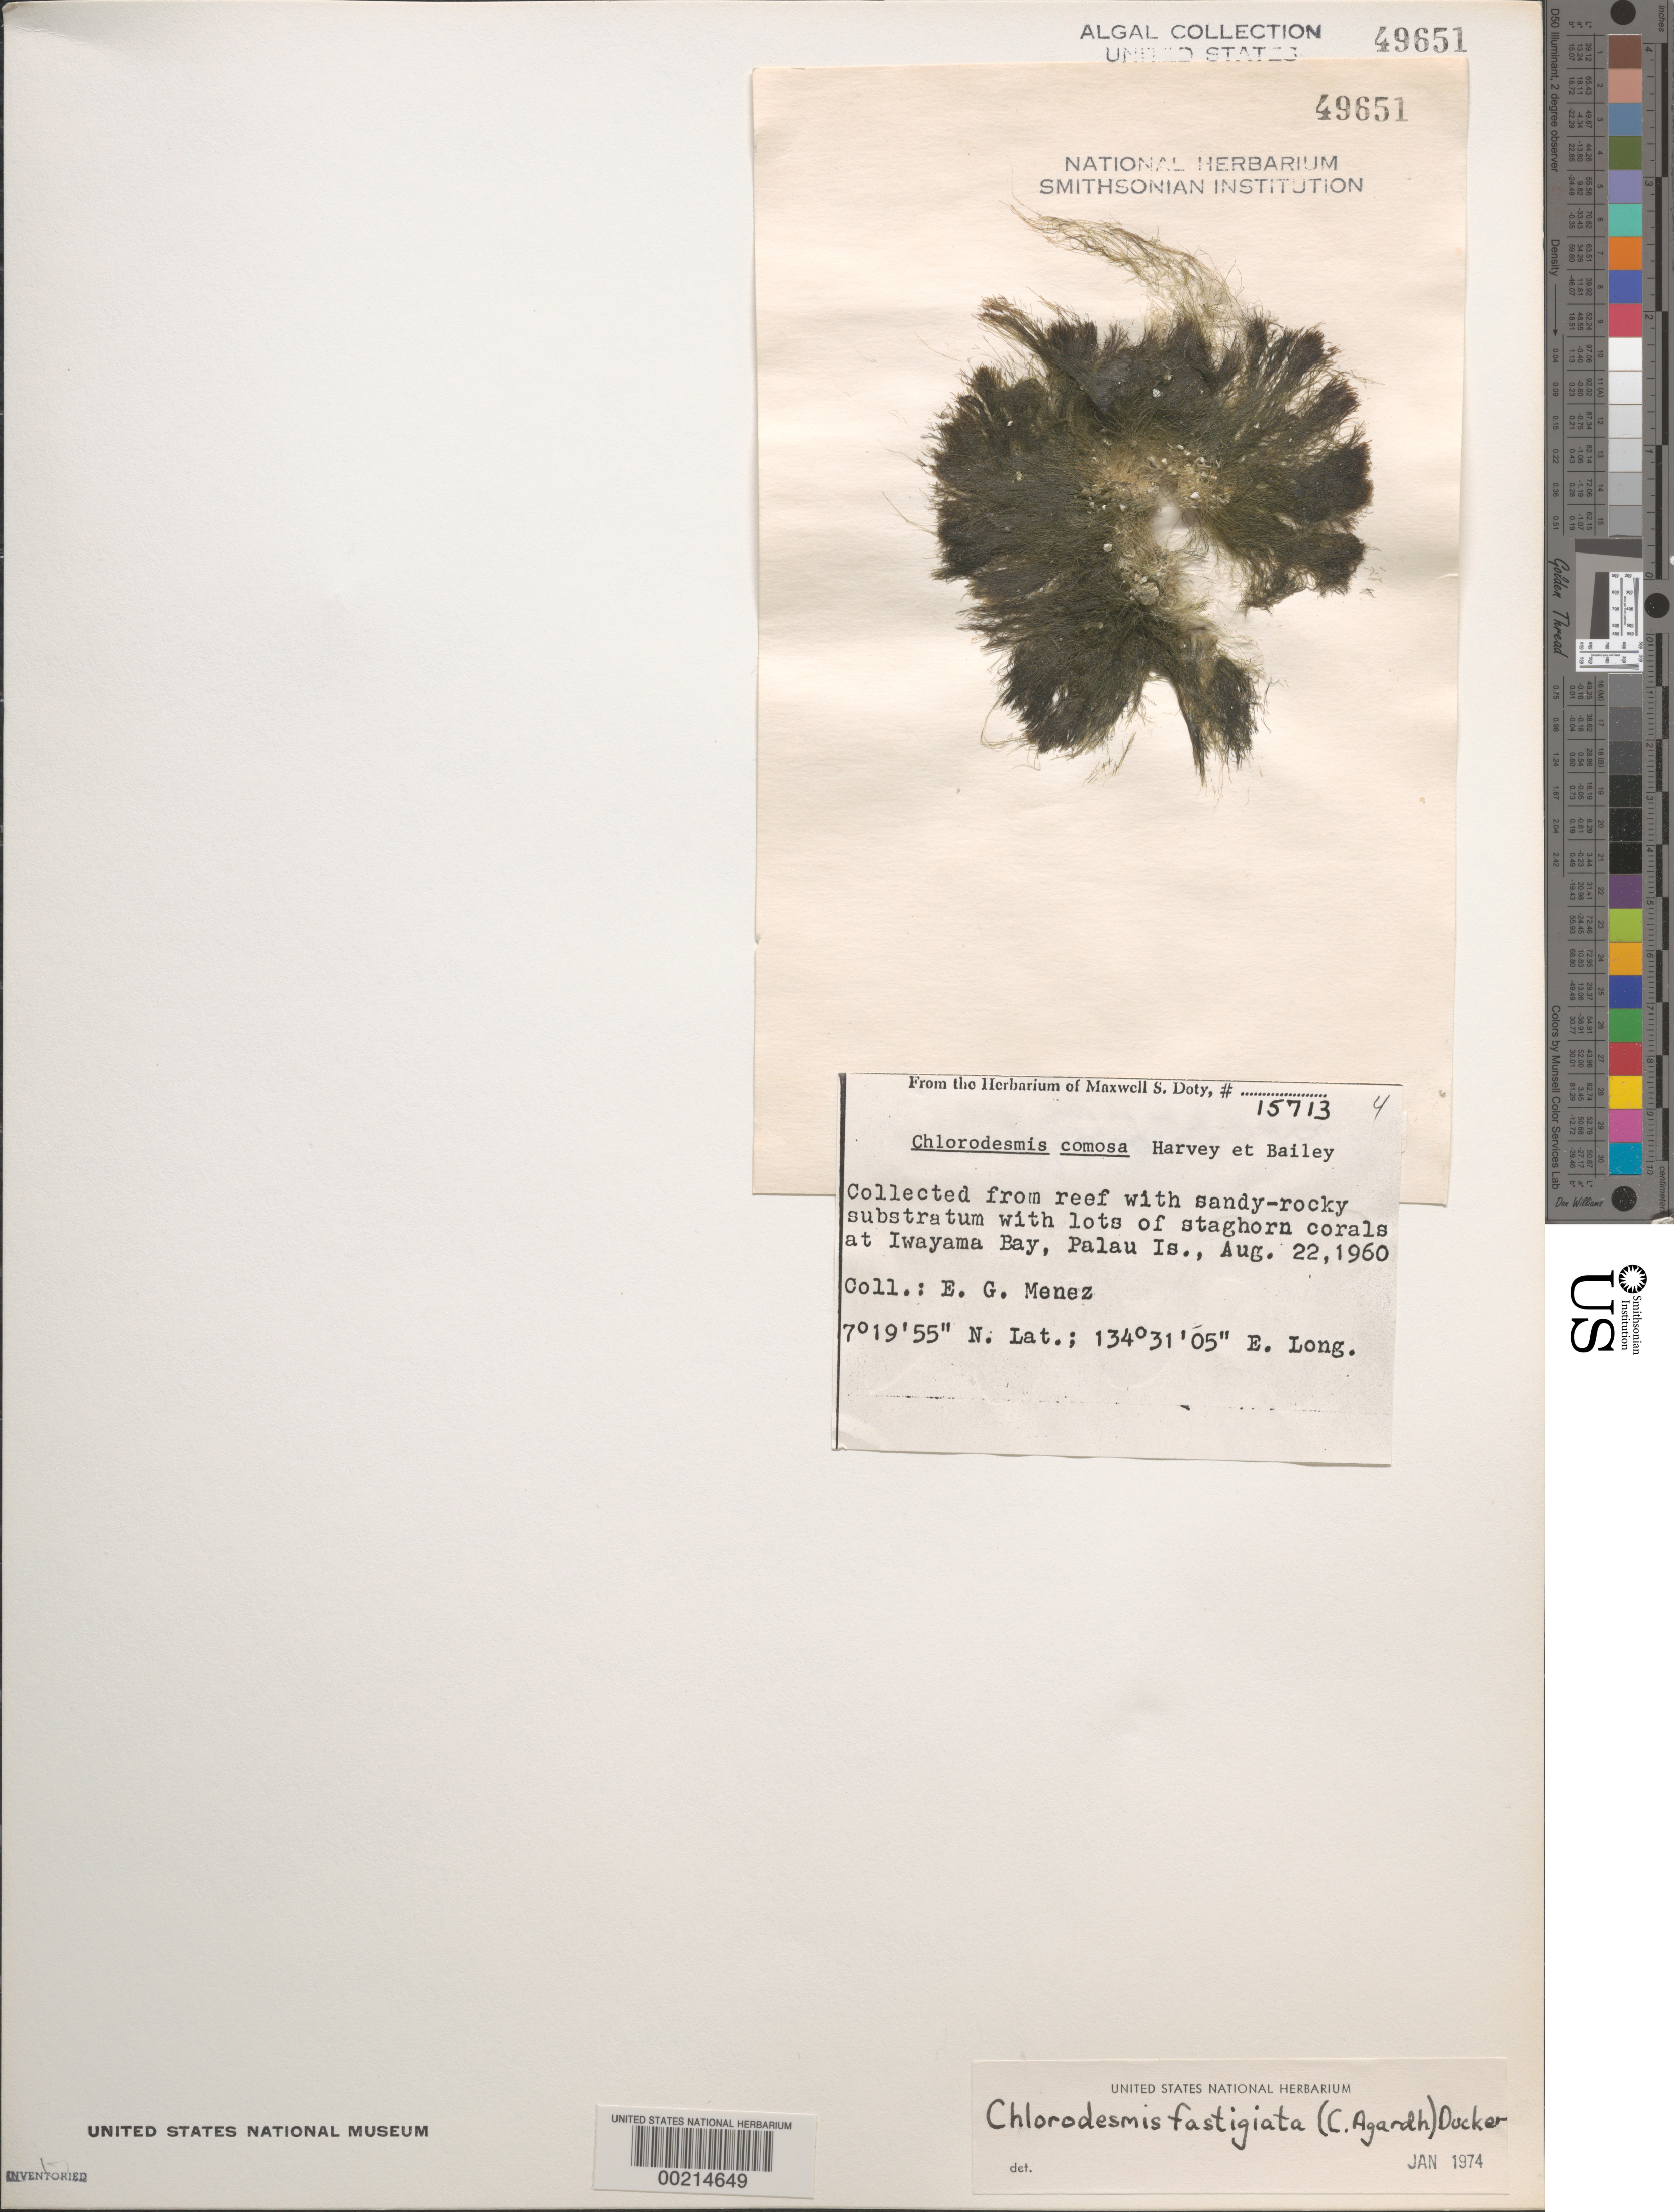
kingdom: Plantae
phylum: Chlorophyta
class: Ulvophyceae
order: Bryopsidales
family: Udoteaceae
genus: Chlorodesmis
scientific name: Chlorodesmis fastigiata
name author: (C. Agardh) S.C. Ducker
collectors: Meñez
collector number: MSD 15713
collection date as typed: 22 Aug 1960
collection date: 1960-08-22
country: Palau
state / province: Koror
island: Oreor (Koror)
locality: Iwayama Bay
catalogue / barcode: US 49651